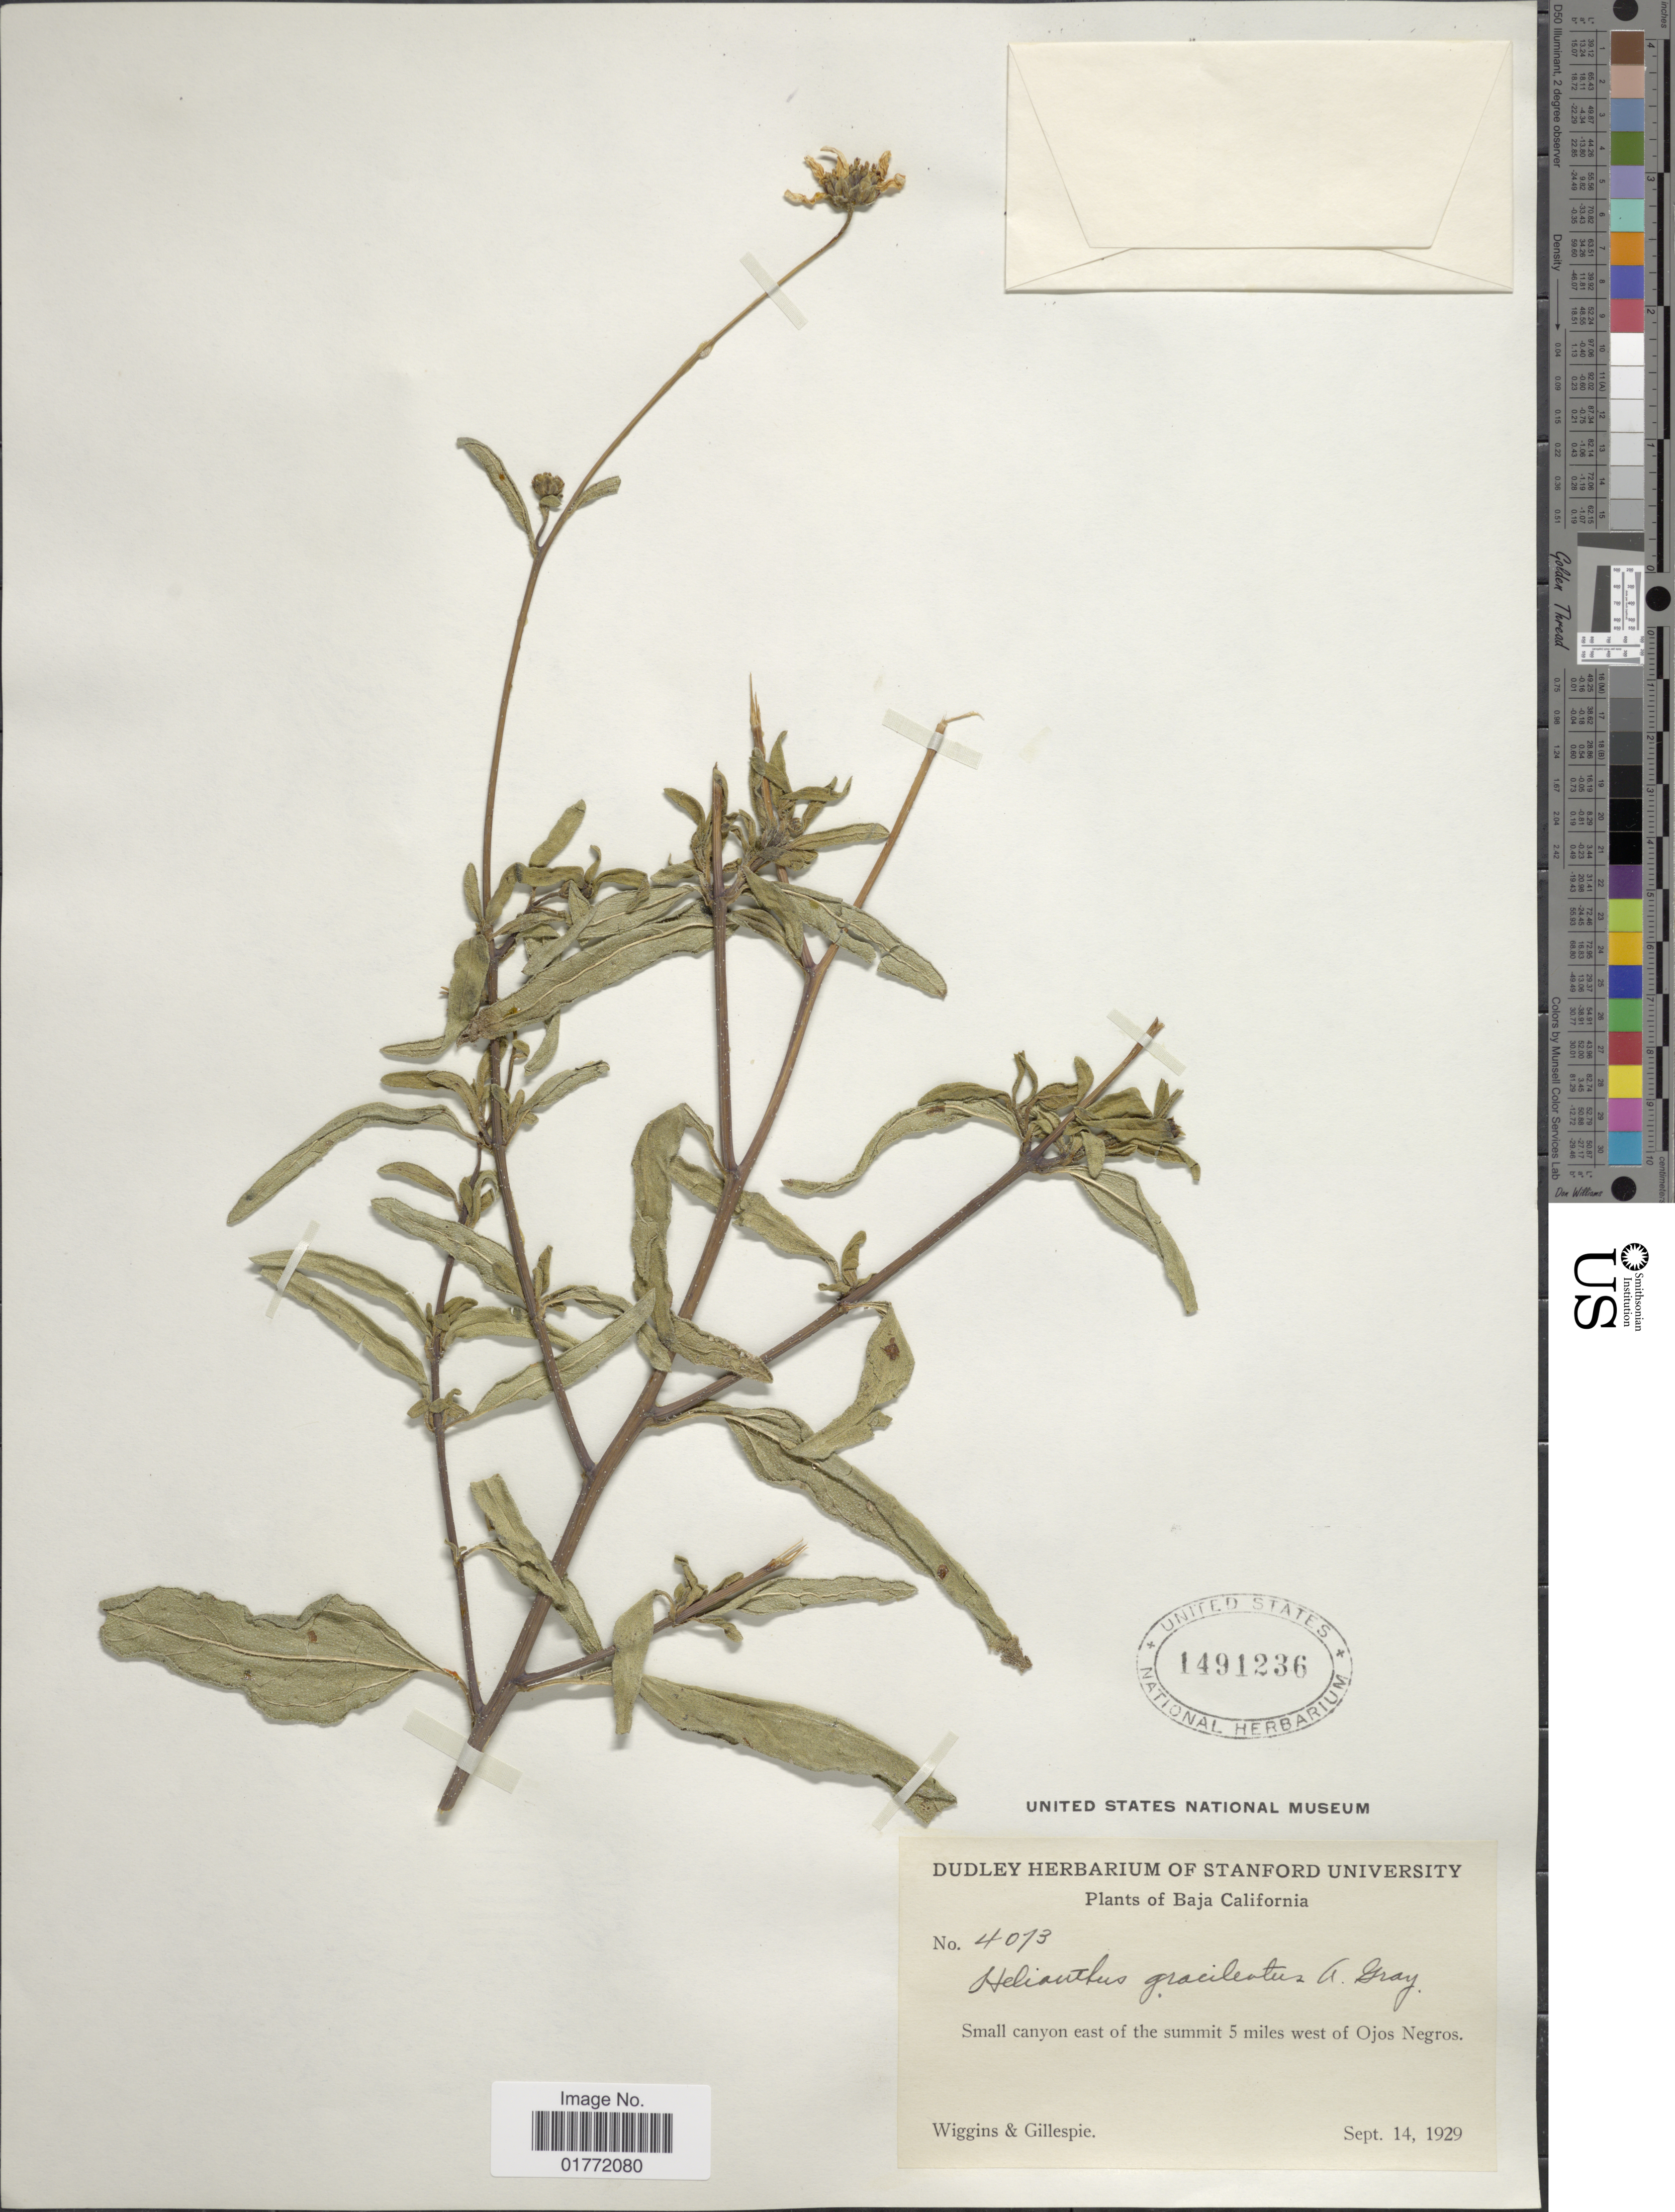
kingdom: Plantae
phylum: Tracheophyta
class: Magnoliopsida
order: Asterales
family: Asteraceae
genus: Helianthus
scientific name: Helianthus gracilentus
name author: A. Gray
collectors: -- Wiggins & -- Gillespie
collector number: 4073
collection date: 1929-09-14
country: Mexico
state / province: Baja California Norte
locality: Small canyon east of summit 5 miles west of Ojos Negros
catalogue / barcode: US 1491236